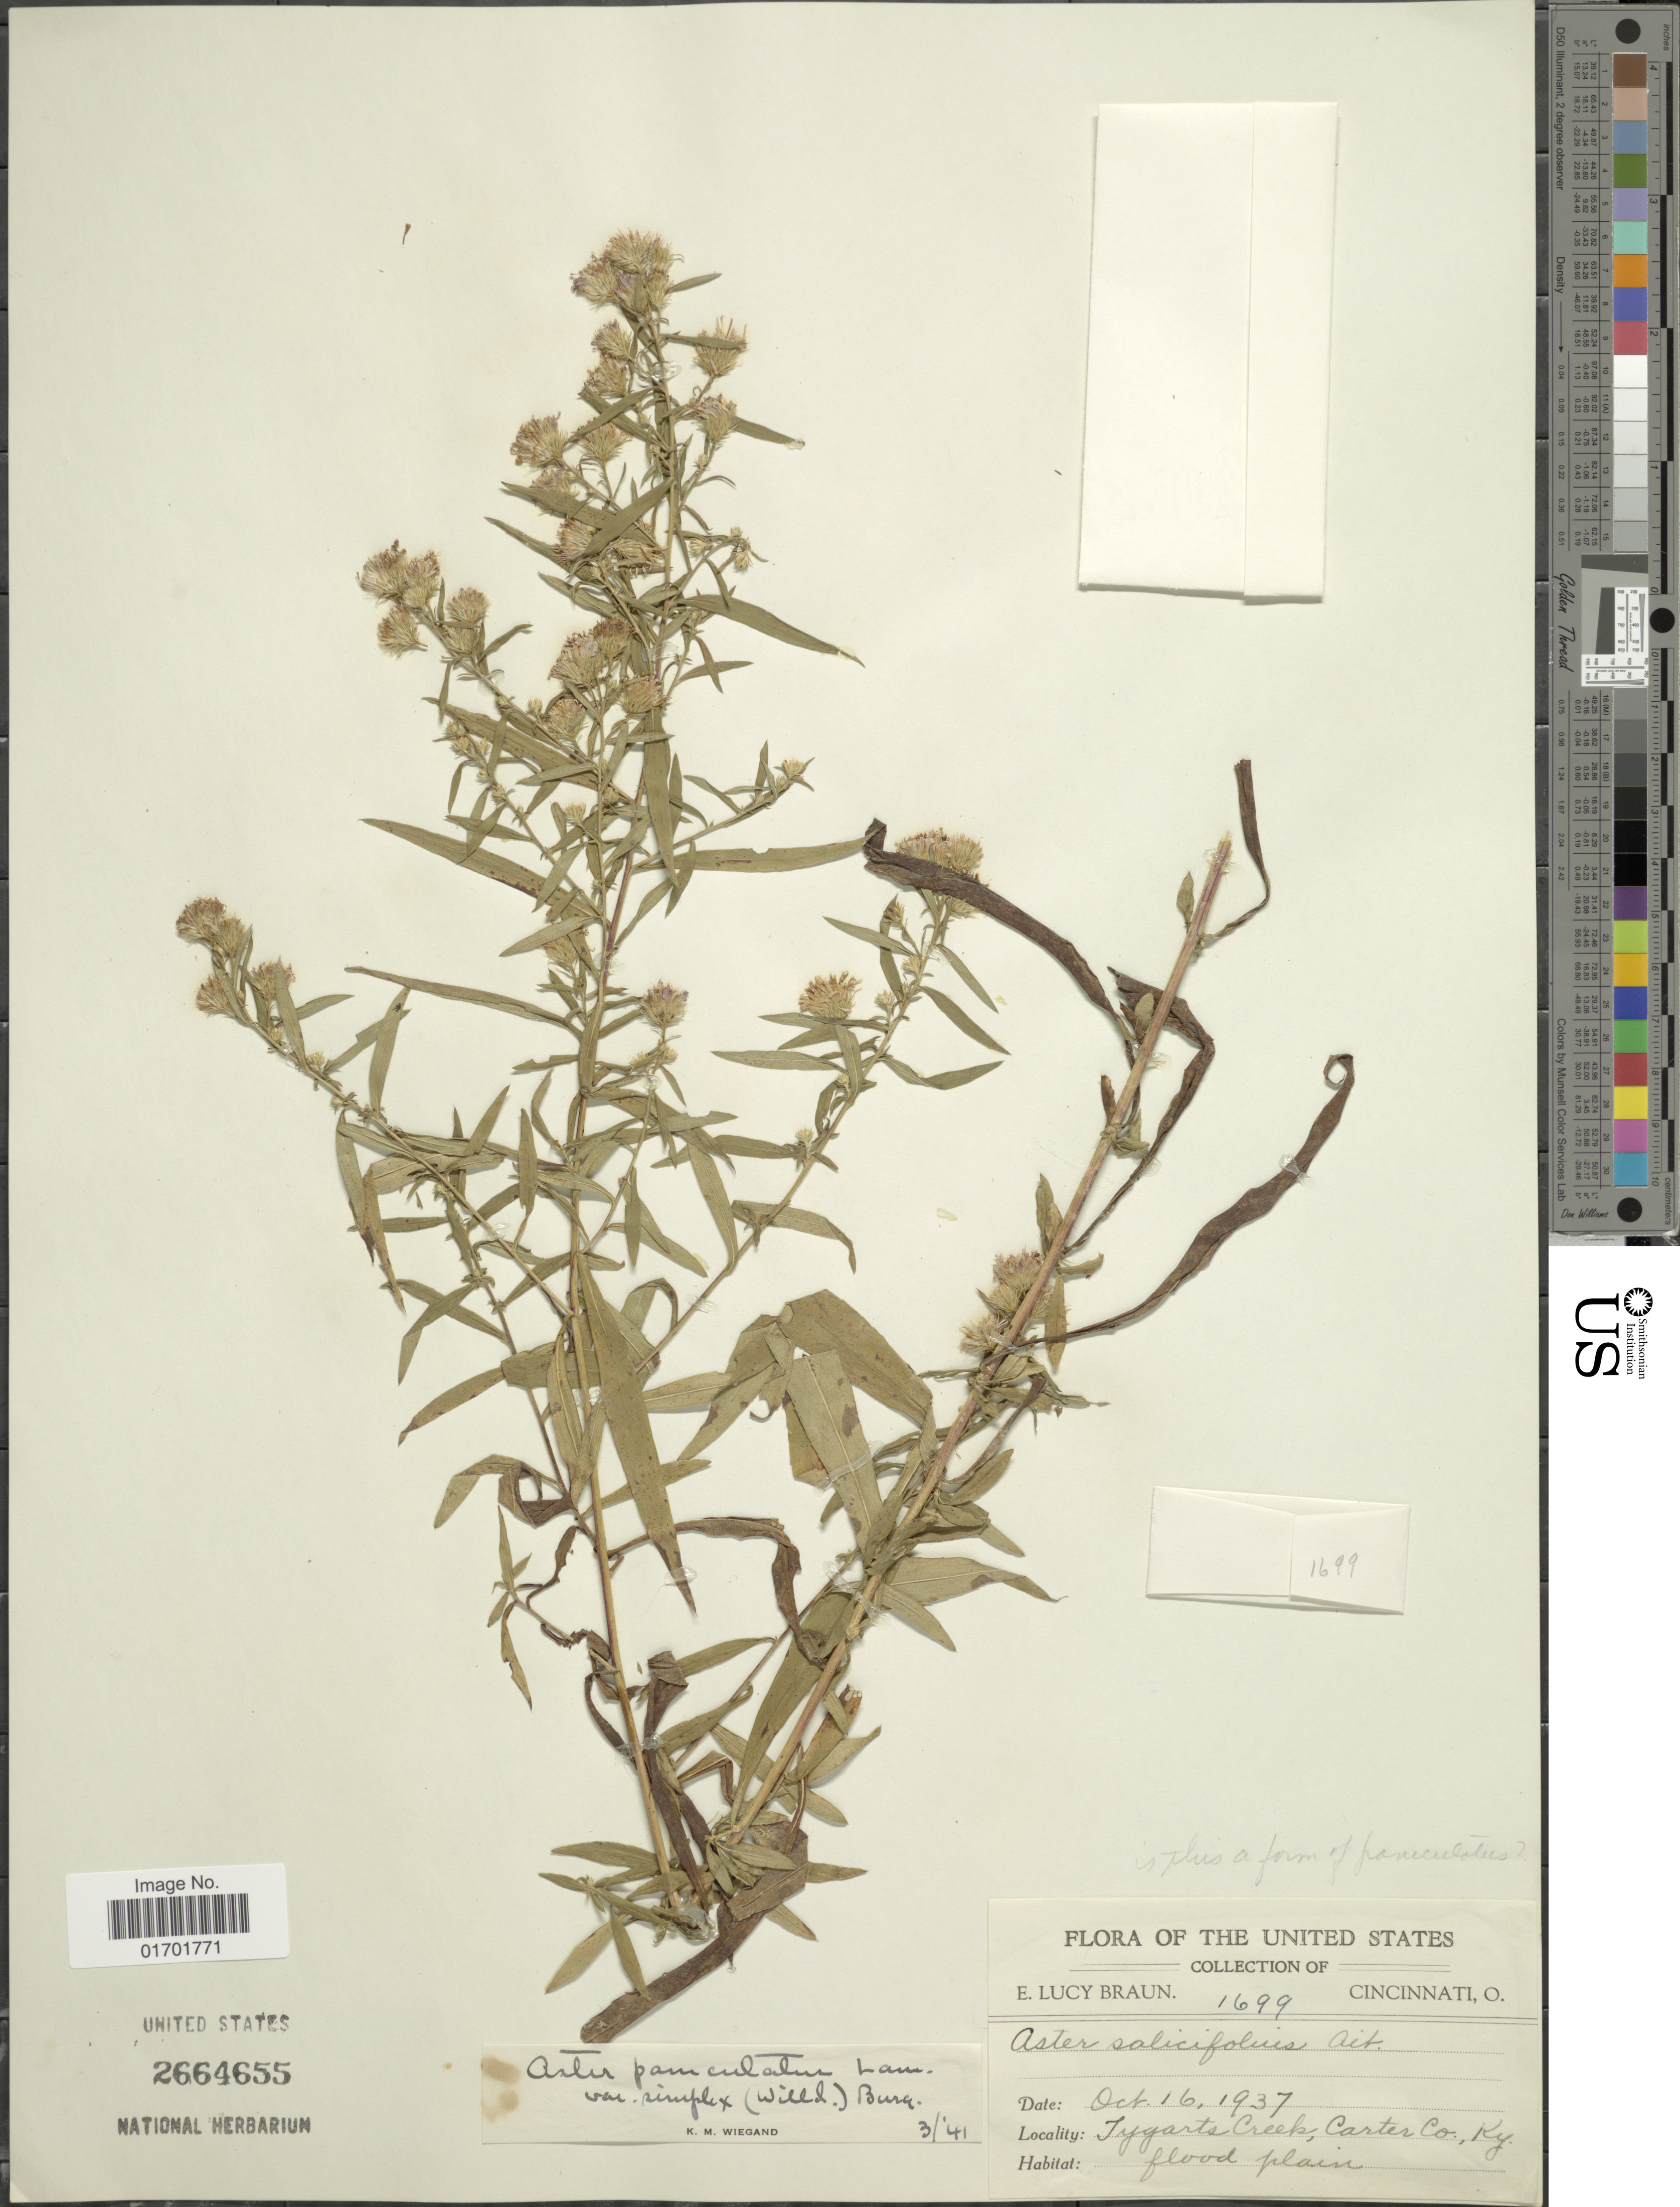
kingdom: Plantae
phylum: Tracheophyta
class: Magnoliopsida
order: Asterales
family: Asteraceae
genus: Symphyotrichum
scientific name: Symphyotrichum lanceolatum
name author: (Willd.) G.L. Nesom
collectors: E. L. Braun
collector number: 1699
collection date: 1937-10-16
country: United States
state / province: Kentucky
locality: The United States, Tygarte Creek, Carter Co.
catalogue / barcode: US 2664655